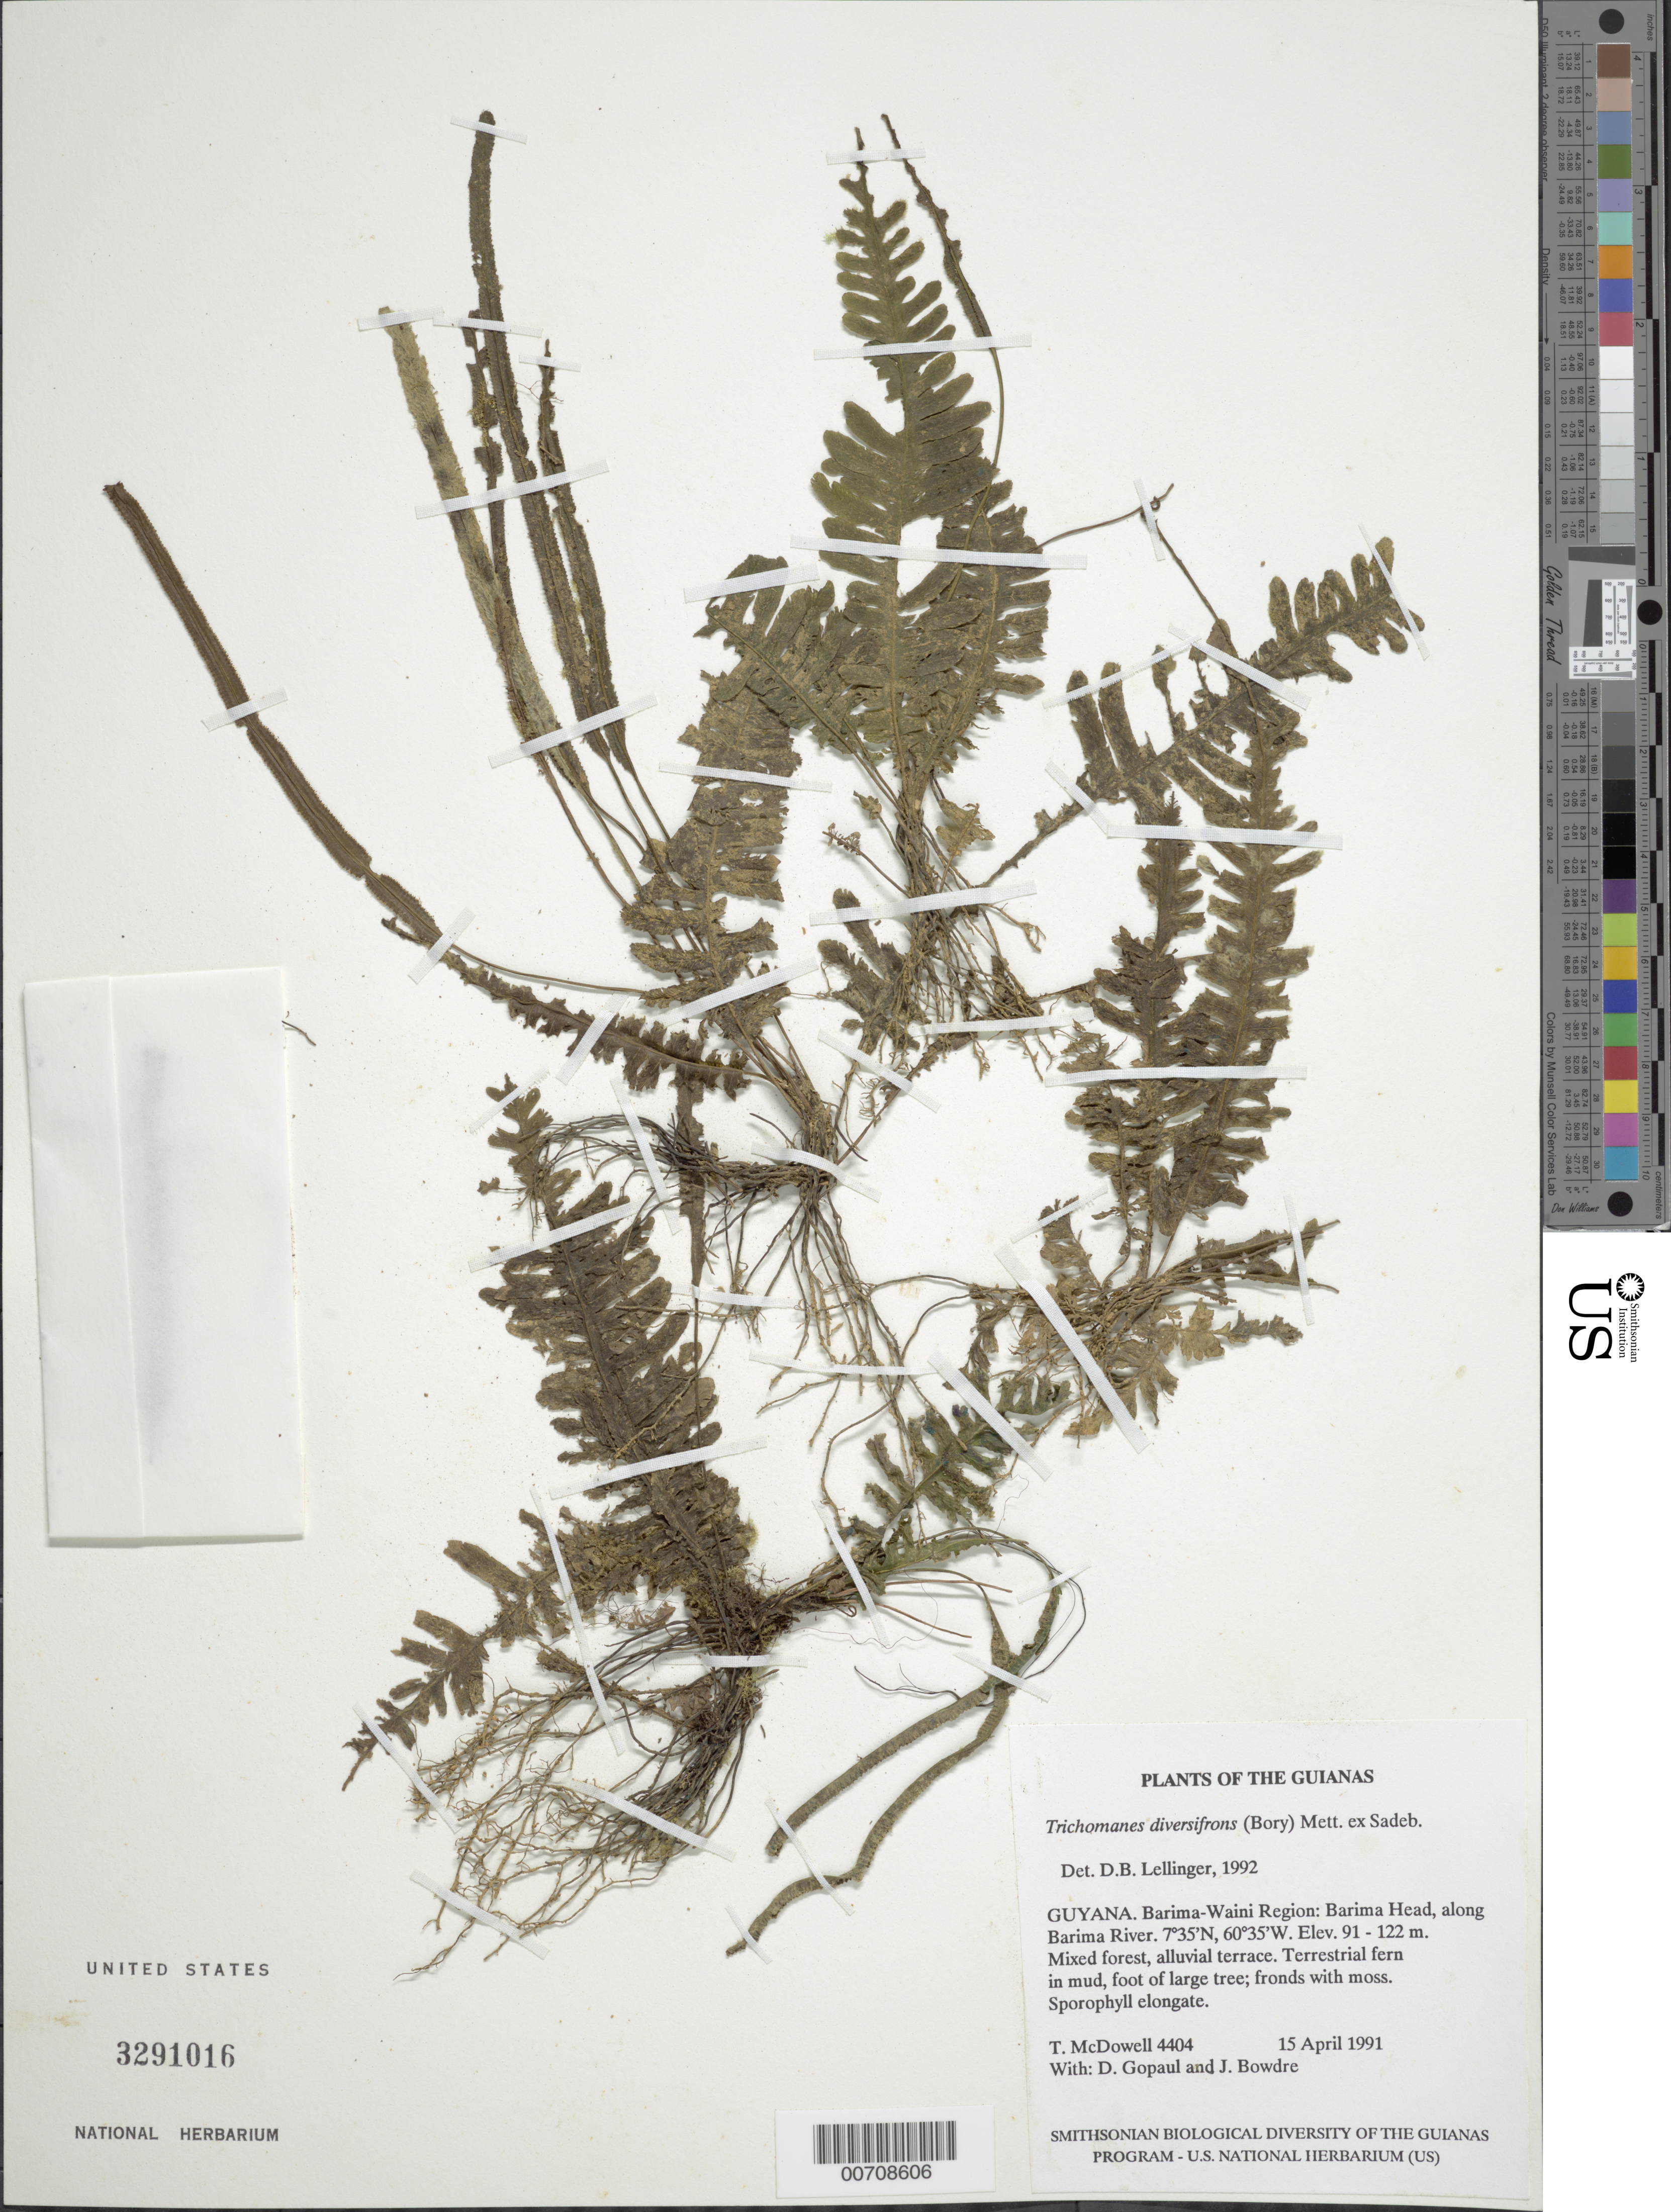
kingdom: Plantae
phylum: Tracheophyta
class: Polypodiopsida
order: Hymenophyllales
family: Hymenophyllaceae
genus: Trichomanes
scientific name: Trichomanes diversifrons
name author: (Bory) Mett. ex Sadeb.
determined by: Lellinger, David B., (BOT), Smithsonian Institution - National Museum of Natural History (UNITED STATES)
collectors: T. McDowell, D. Gopaul & J. Bowdre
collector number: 4404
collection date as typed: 15 April 1991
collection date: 1991-04-15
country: Guyana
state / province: Barima-Waini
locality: Barima Head, along Barima River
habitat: Mixed forest, alluvial terrace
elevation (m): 91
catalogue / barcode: US 3291016